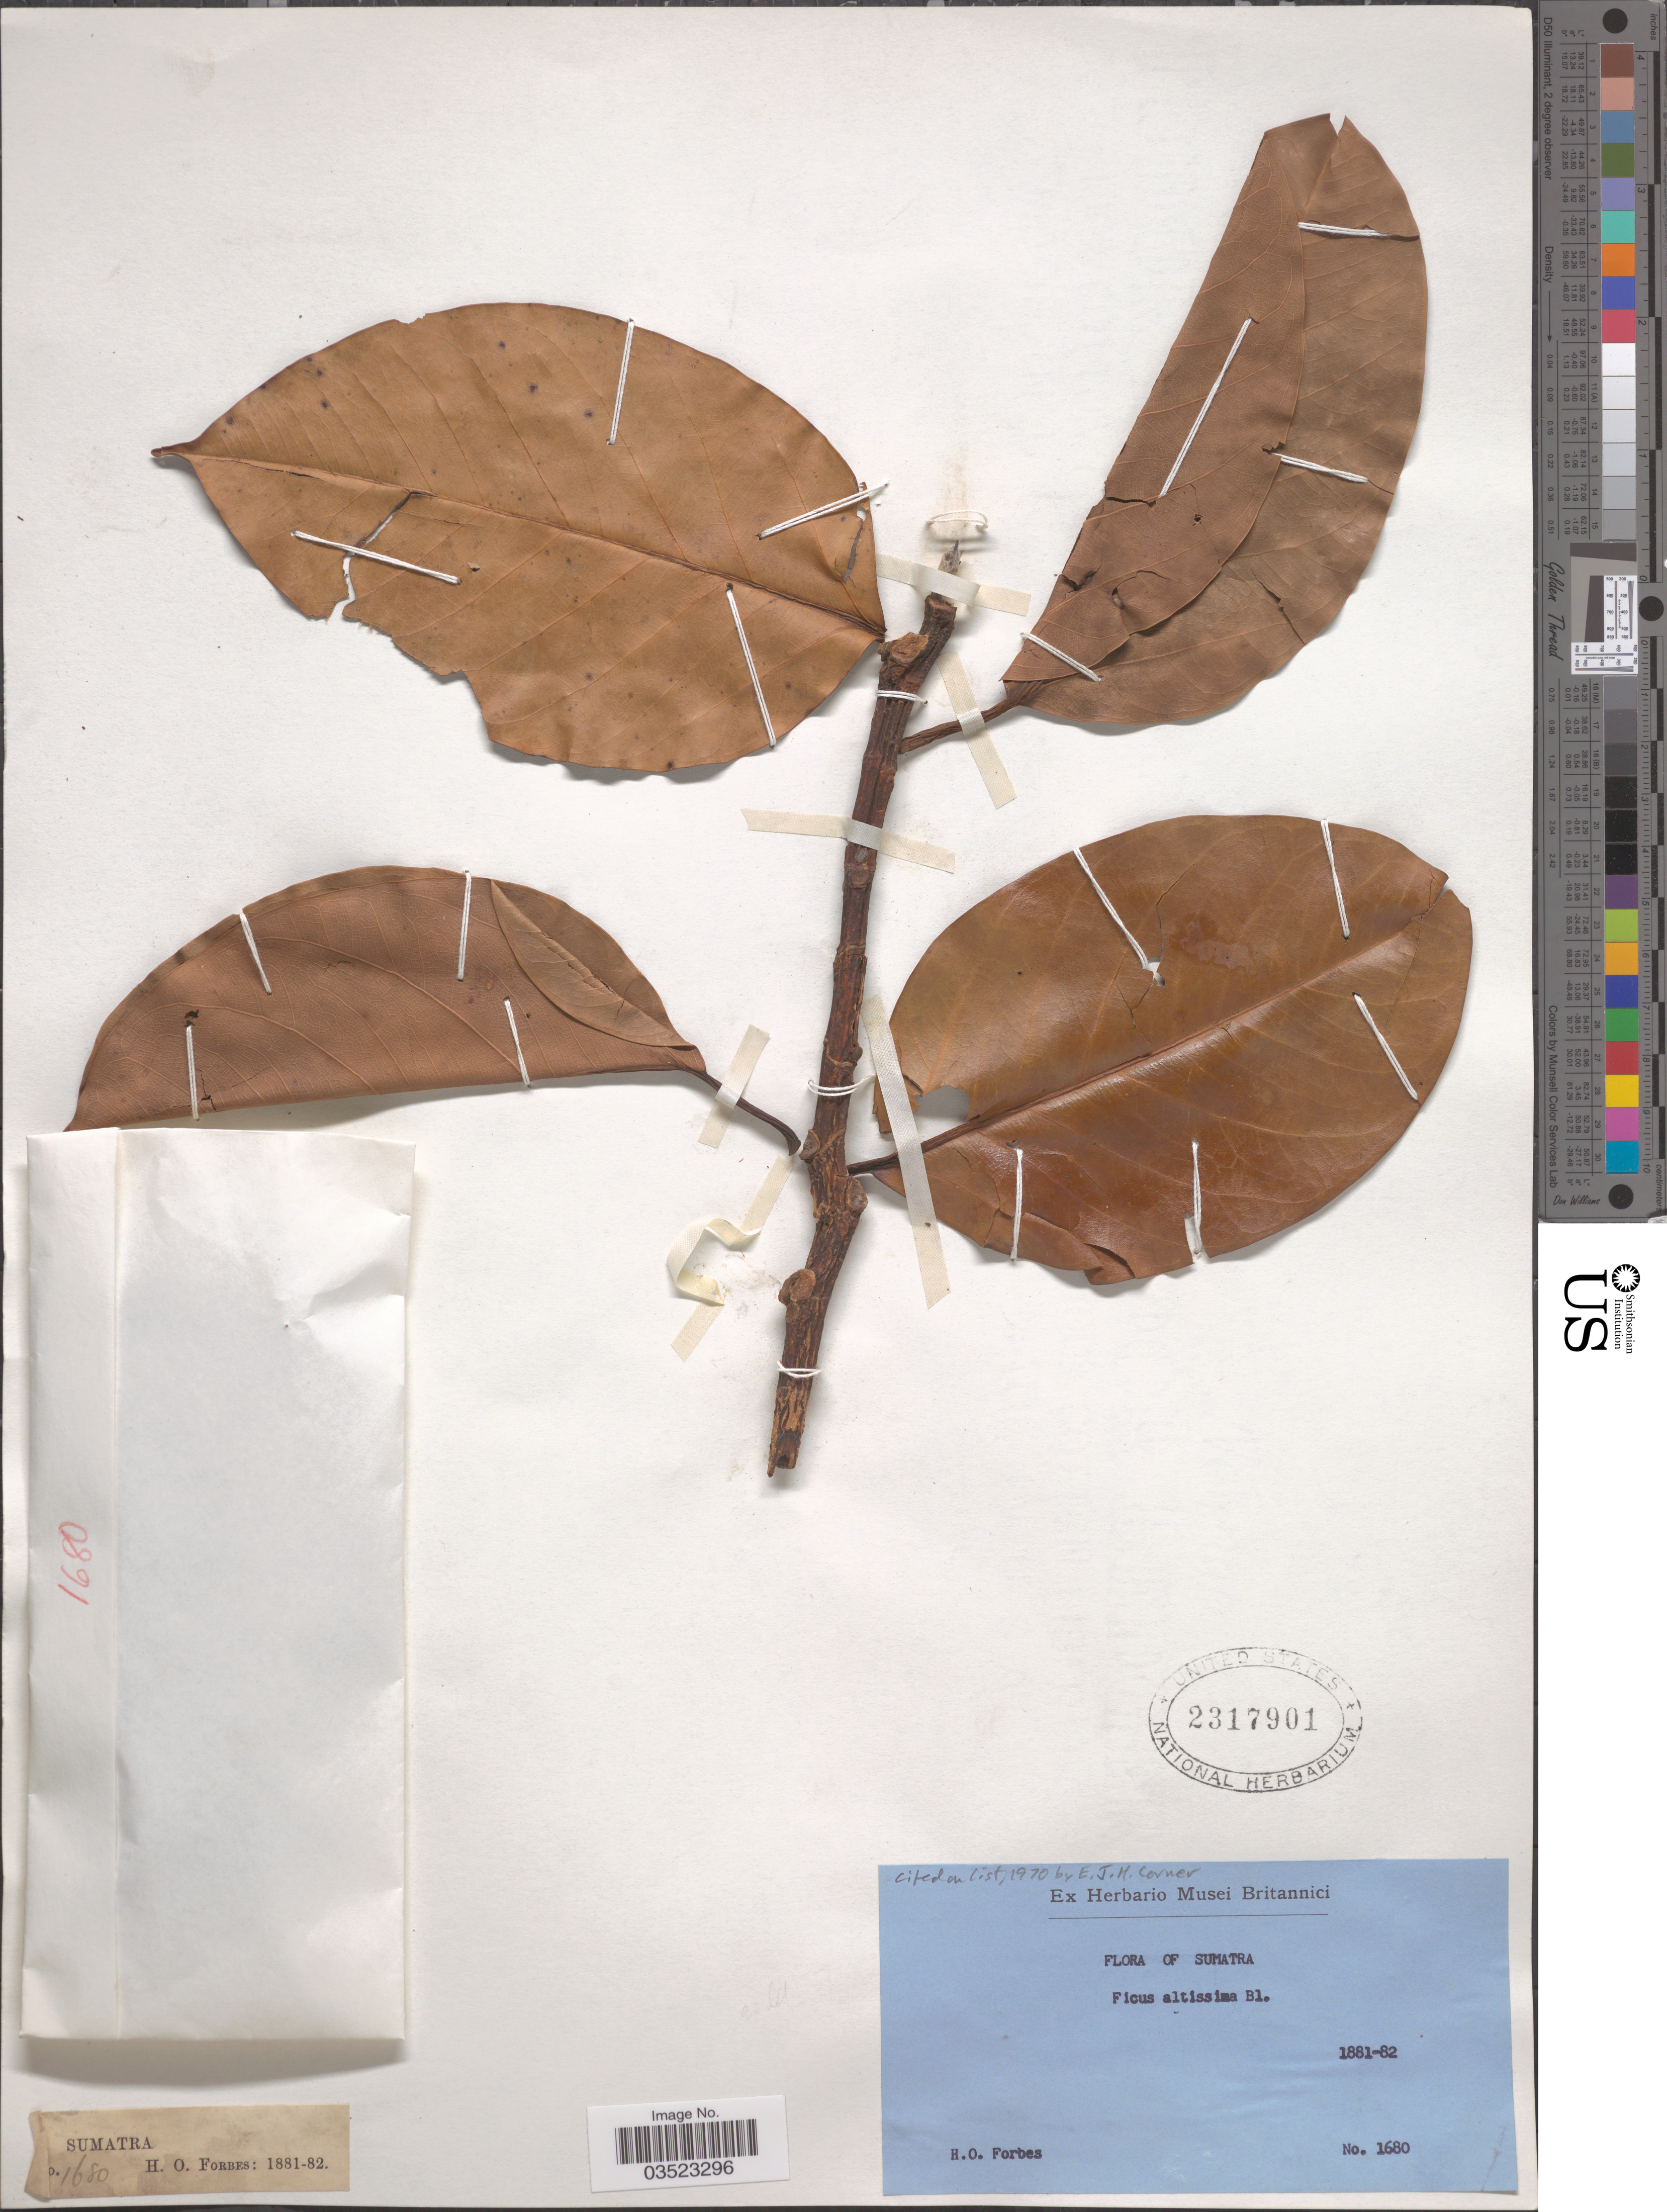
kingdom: Plantae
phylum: Tracheophyta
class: Magnoliopsida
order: Rosales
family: Moraceae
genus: Ficus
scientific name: Ficus altissima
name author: Blume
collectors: H. O. Forbes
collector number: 1680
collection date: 1881/1882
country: Indonesia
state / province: Sumatra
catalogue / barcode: US 2317901